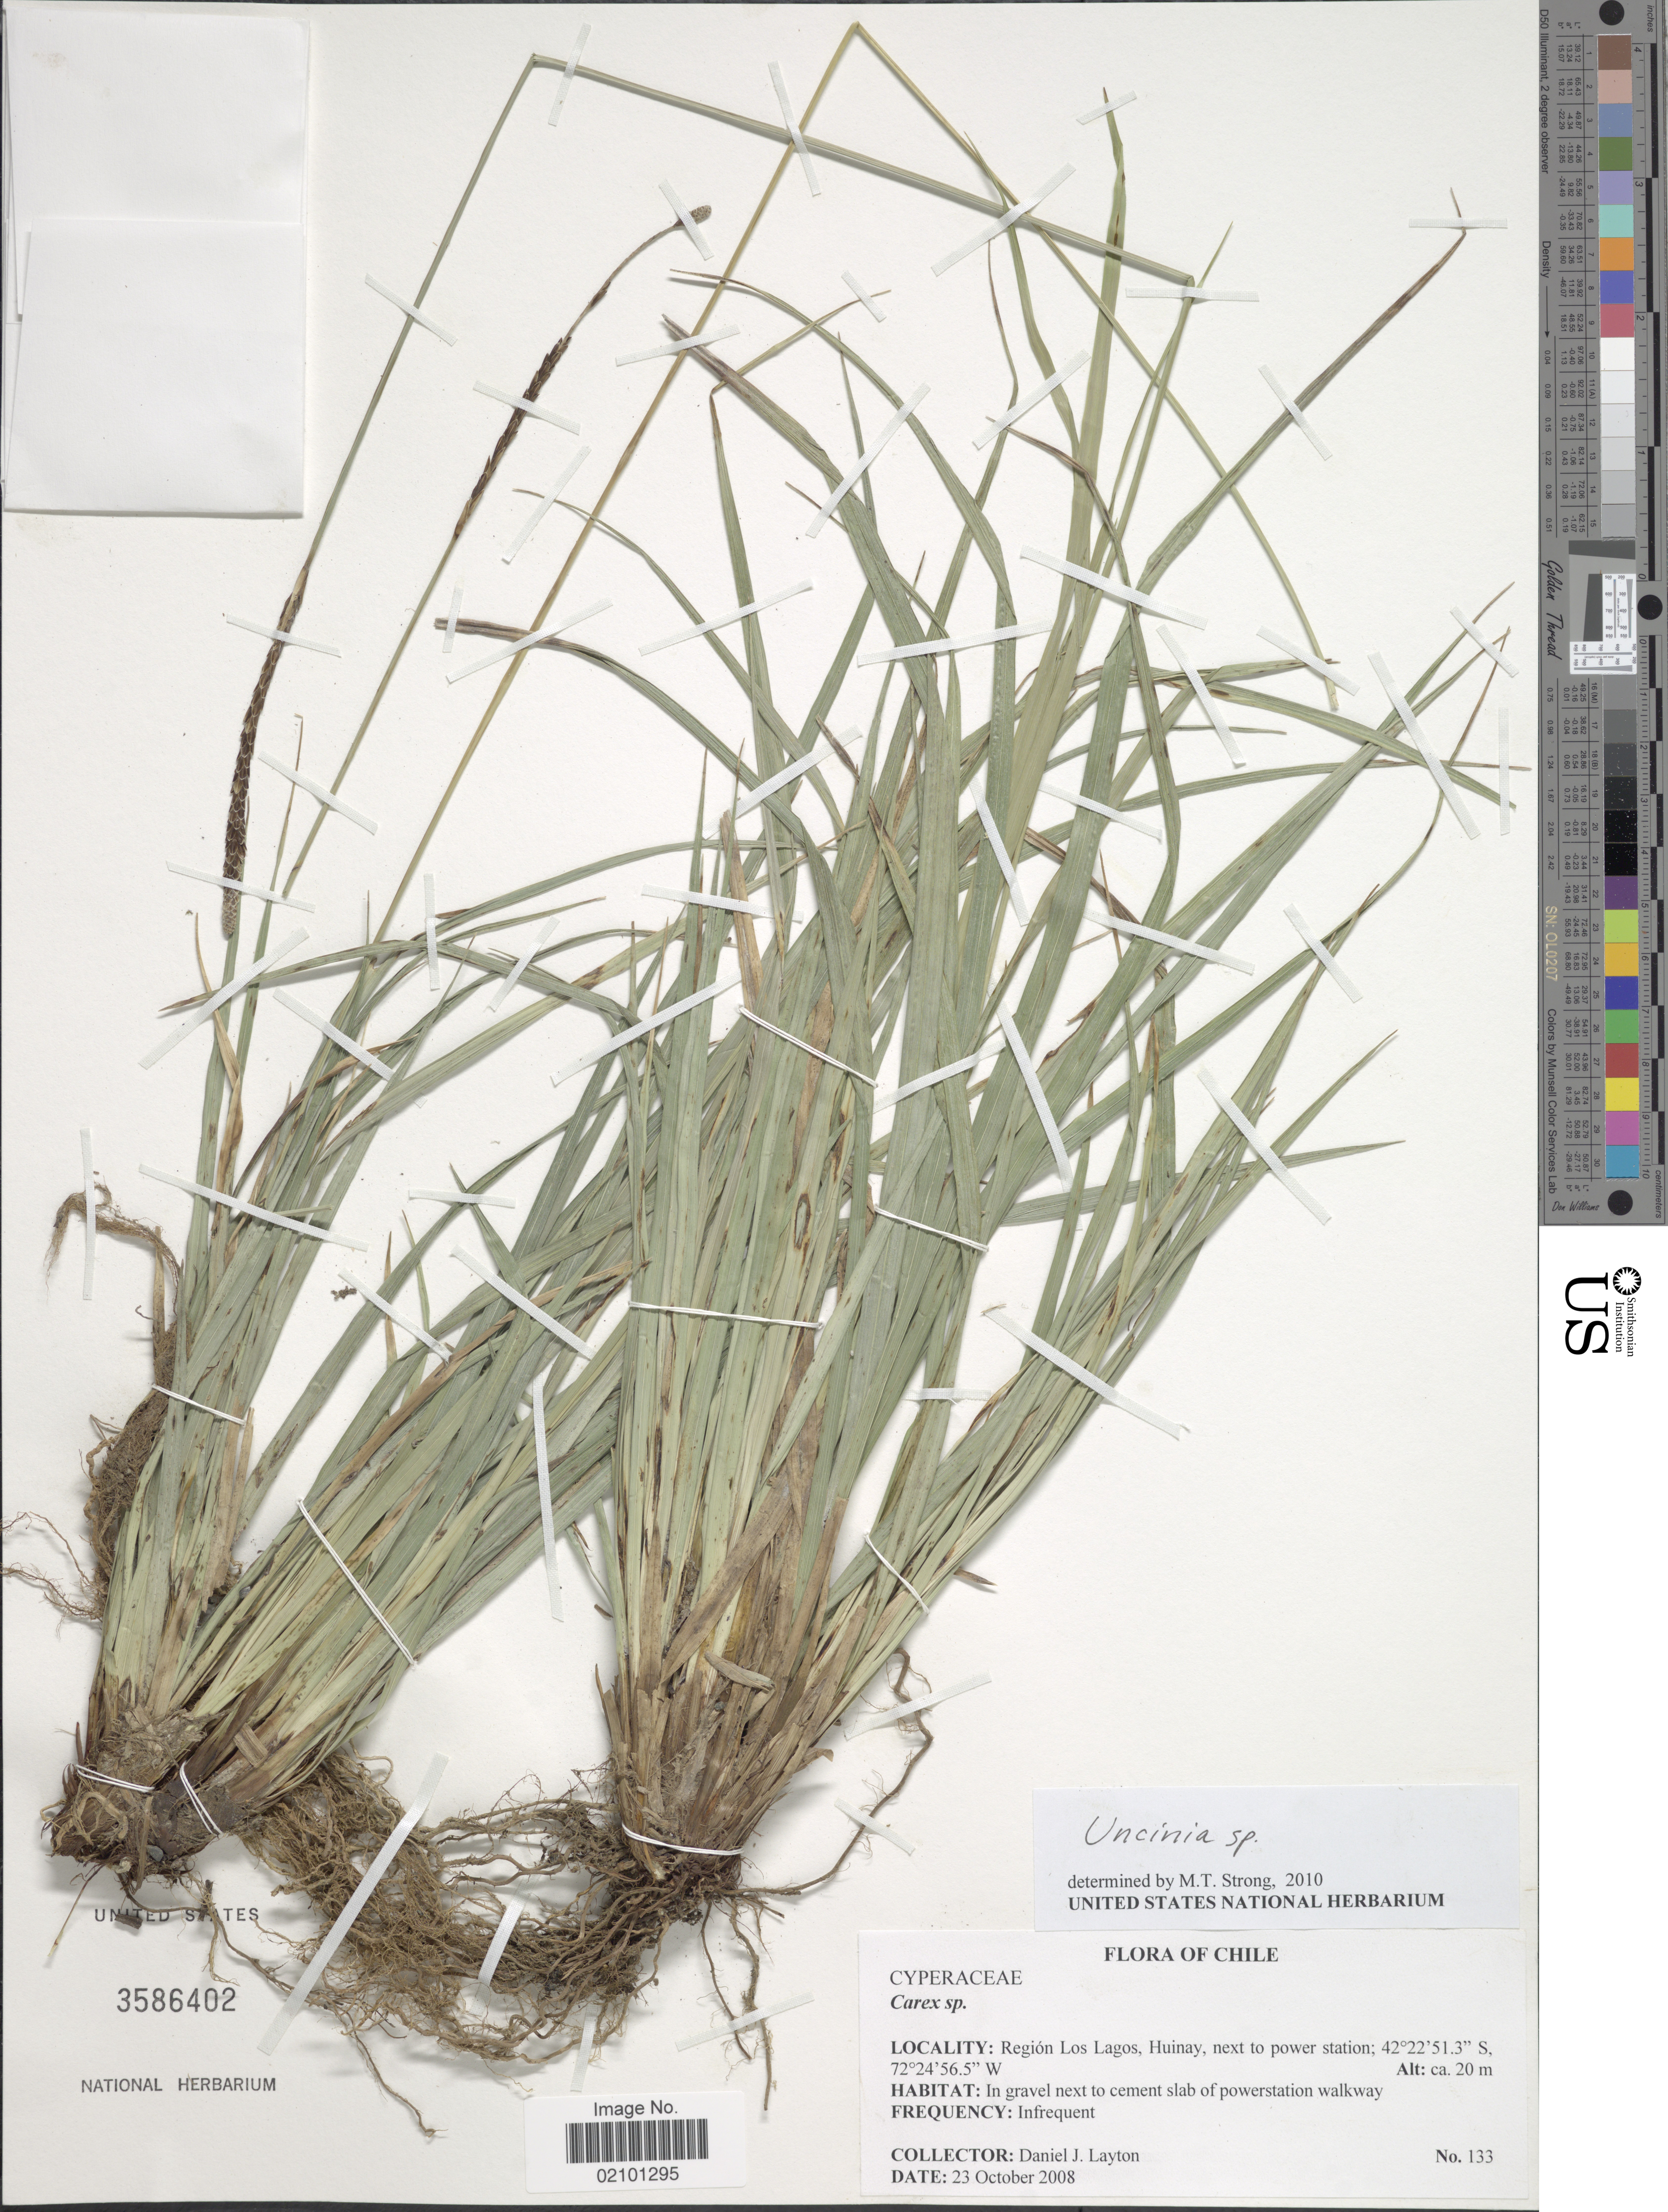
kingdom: Plantae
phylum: Tracheophyta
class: Liliopsida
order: Poales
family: Cyperaceae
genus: Carex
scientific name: Carex phleoides Cav. subsp. phleoides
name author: Cav.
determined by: Jimnéz-Mejias, Pedro, (UPOS), Universidad Pablo de Olavide (SPAIN)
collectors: D. J. Layton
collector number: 133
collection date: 2008-10-23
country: Chile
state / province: Los Lagos (X)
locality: Region Los Lagos, Huinay, next to power station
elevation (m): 20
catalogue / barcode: US 3586402